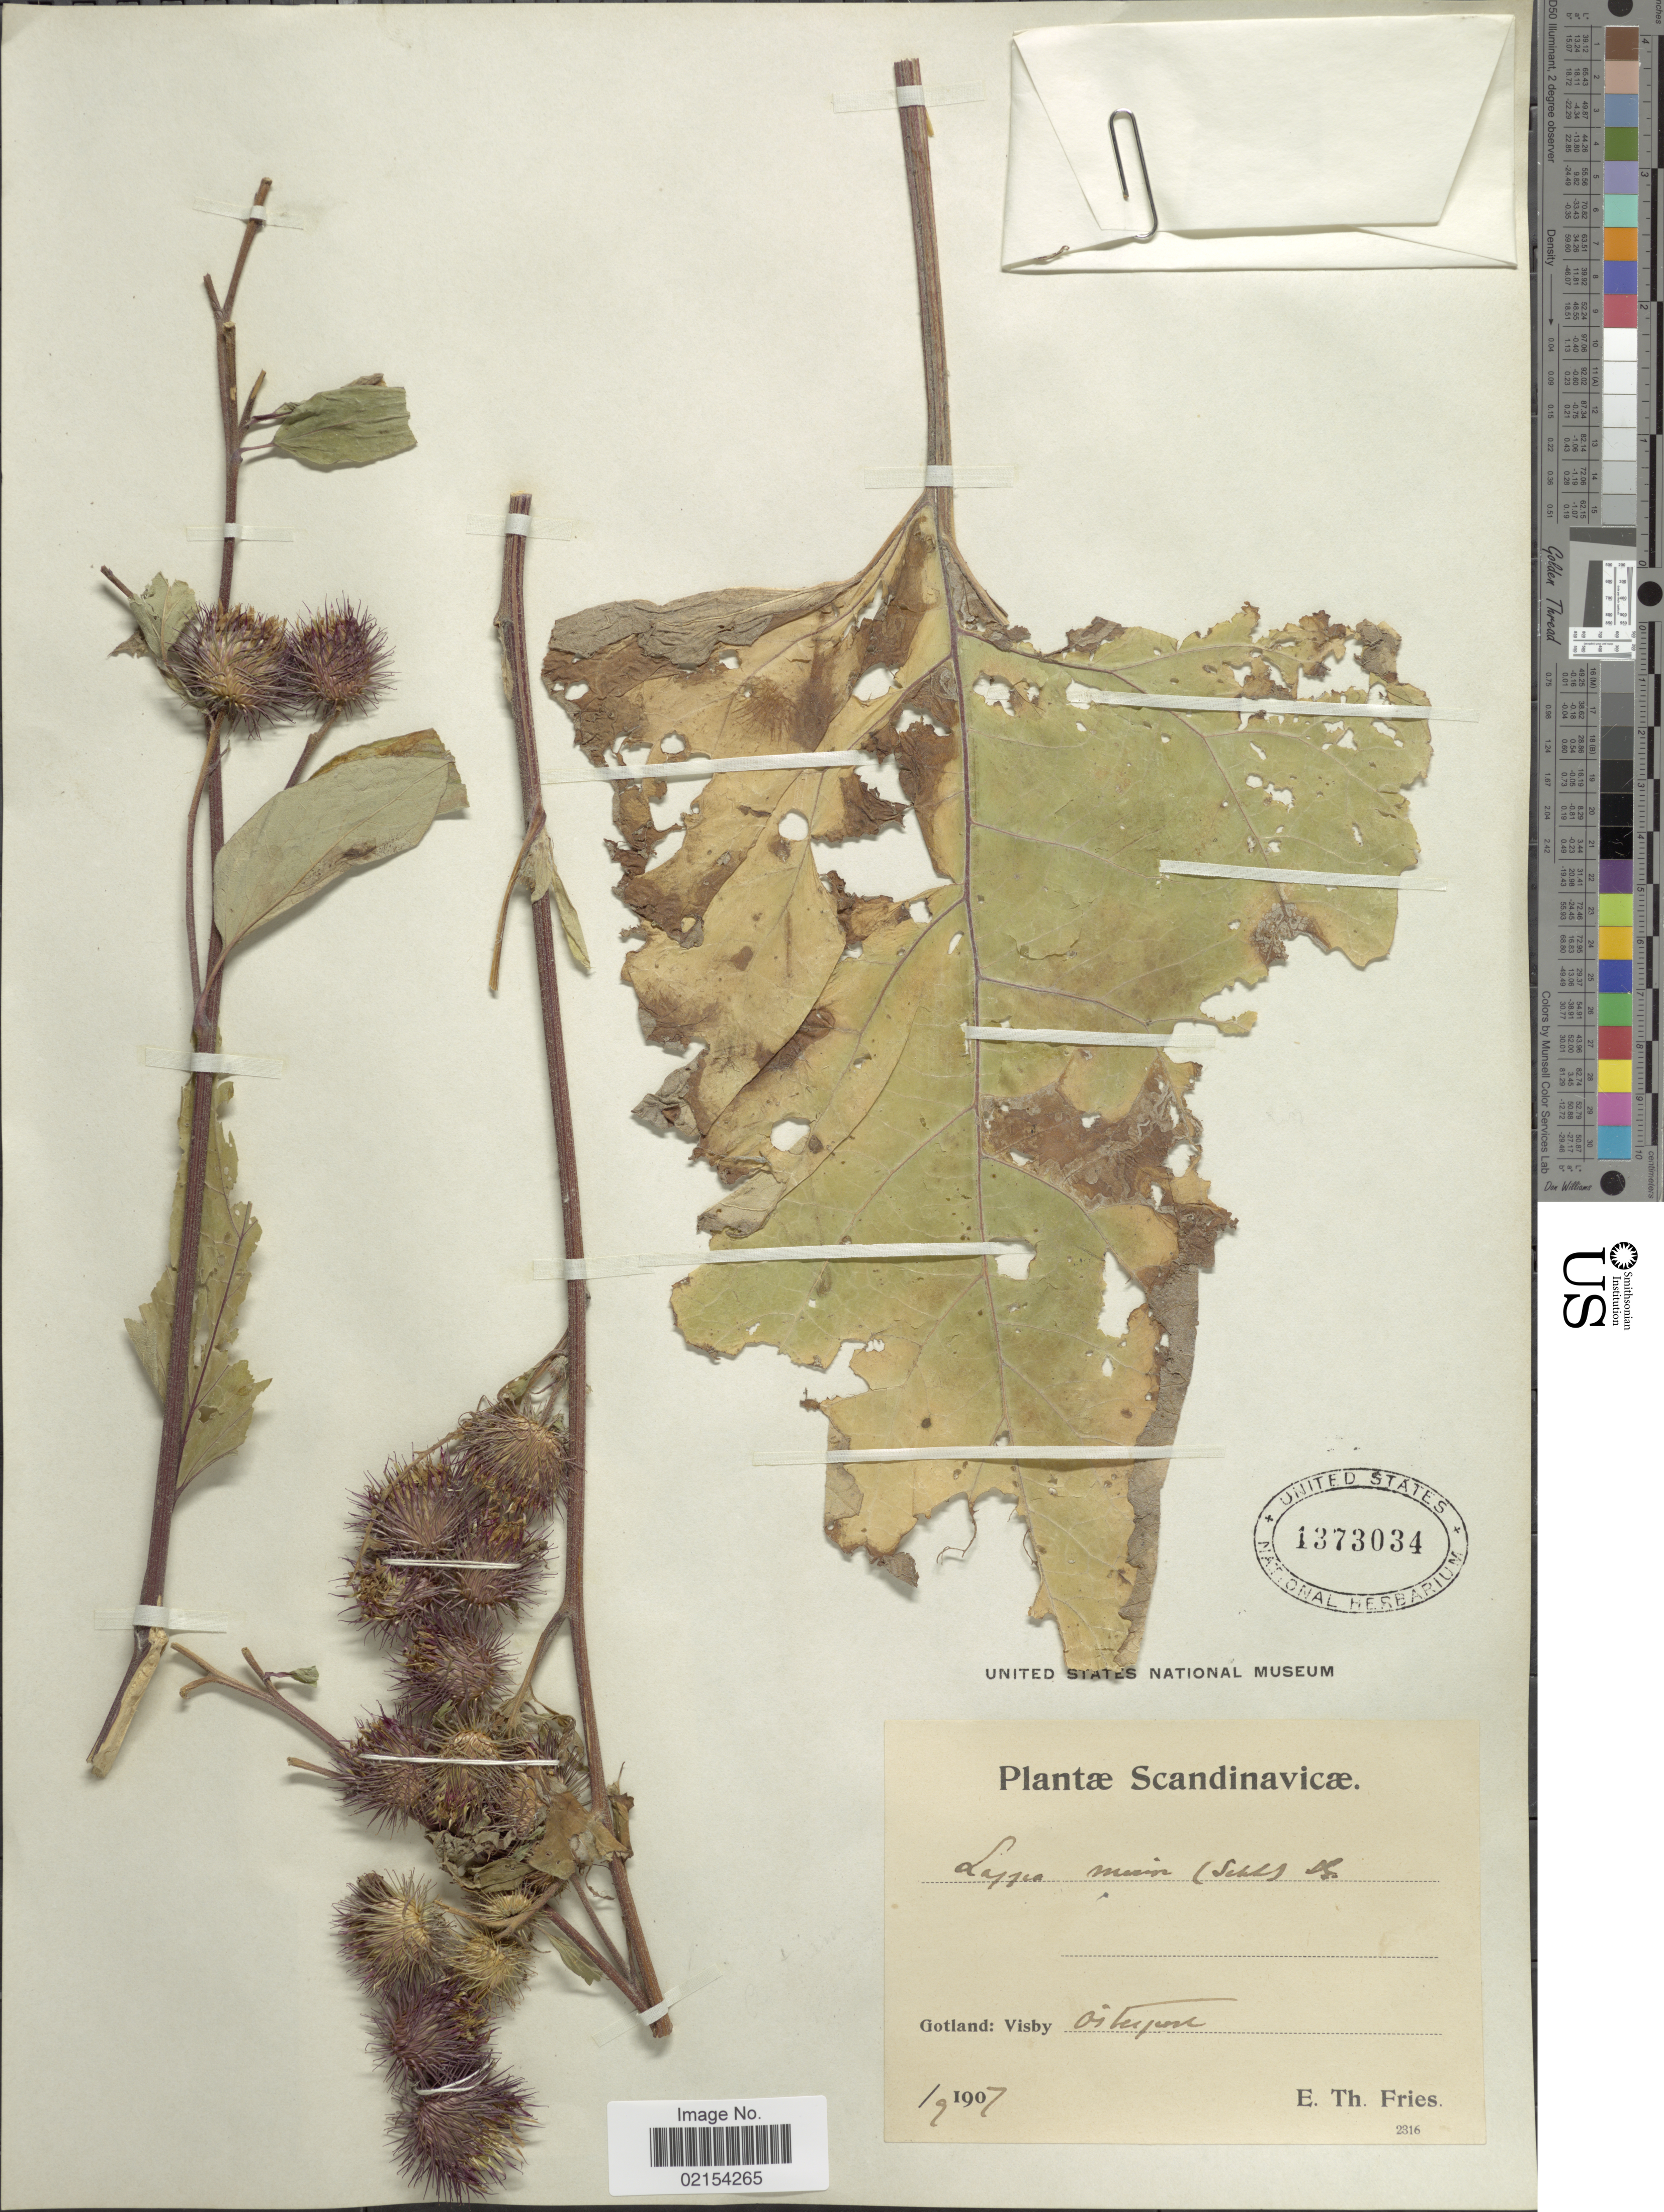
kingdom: Plantae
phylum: Tracheophyta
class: Magnoliopsida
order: Asterales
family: Asteraceae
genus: Arctium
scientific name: Arctium minus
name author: (Hill) Bernh.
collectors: E. Fries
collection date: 1907-09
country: Sweden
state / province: Gotland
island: Gotland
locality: Gotland: Visby osterjune [interpreted] Scandinavicae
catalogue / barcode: US 1373034